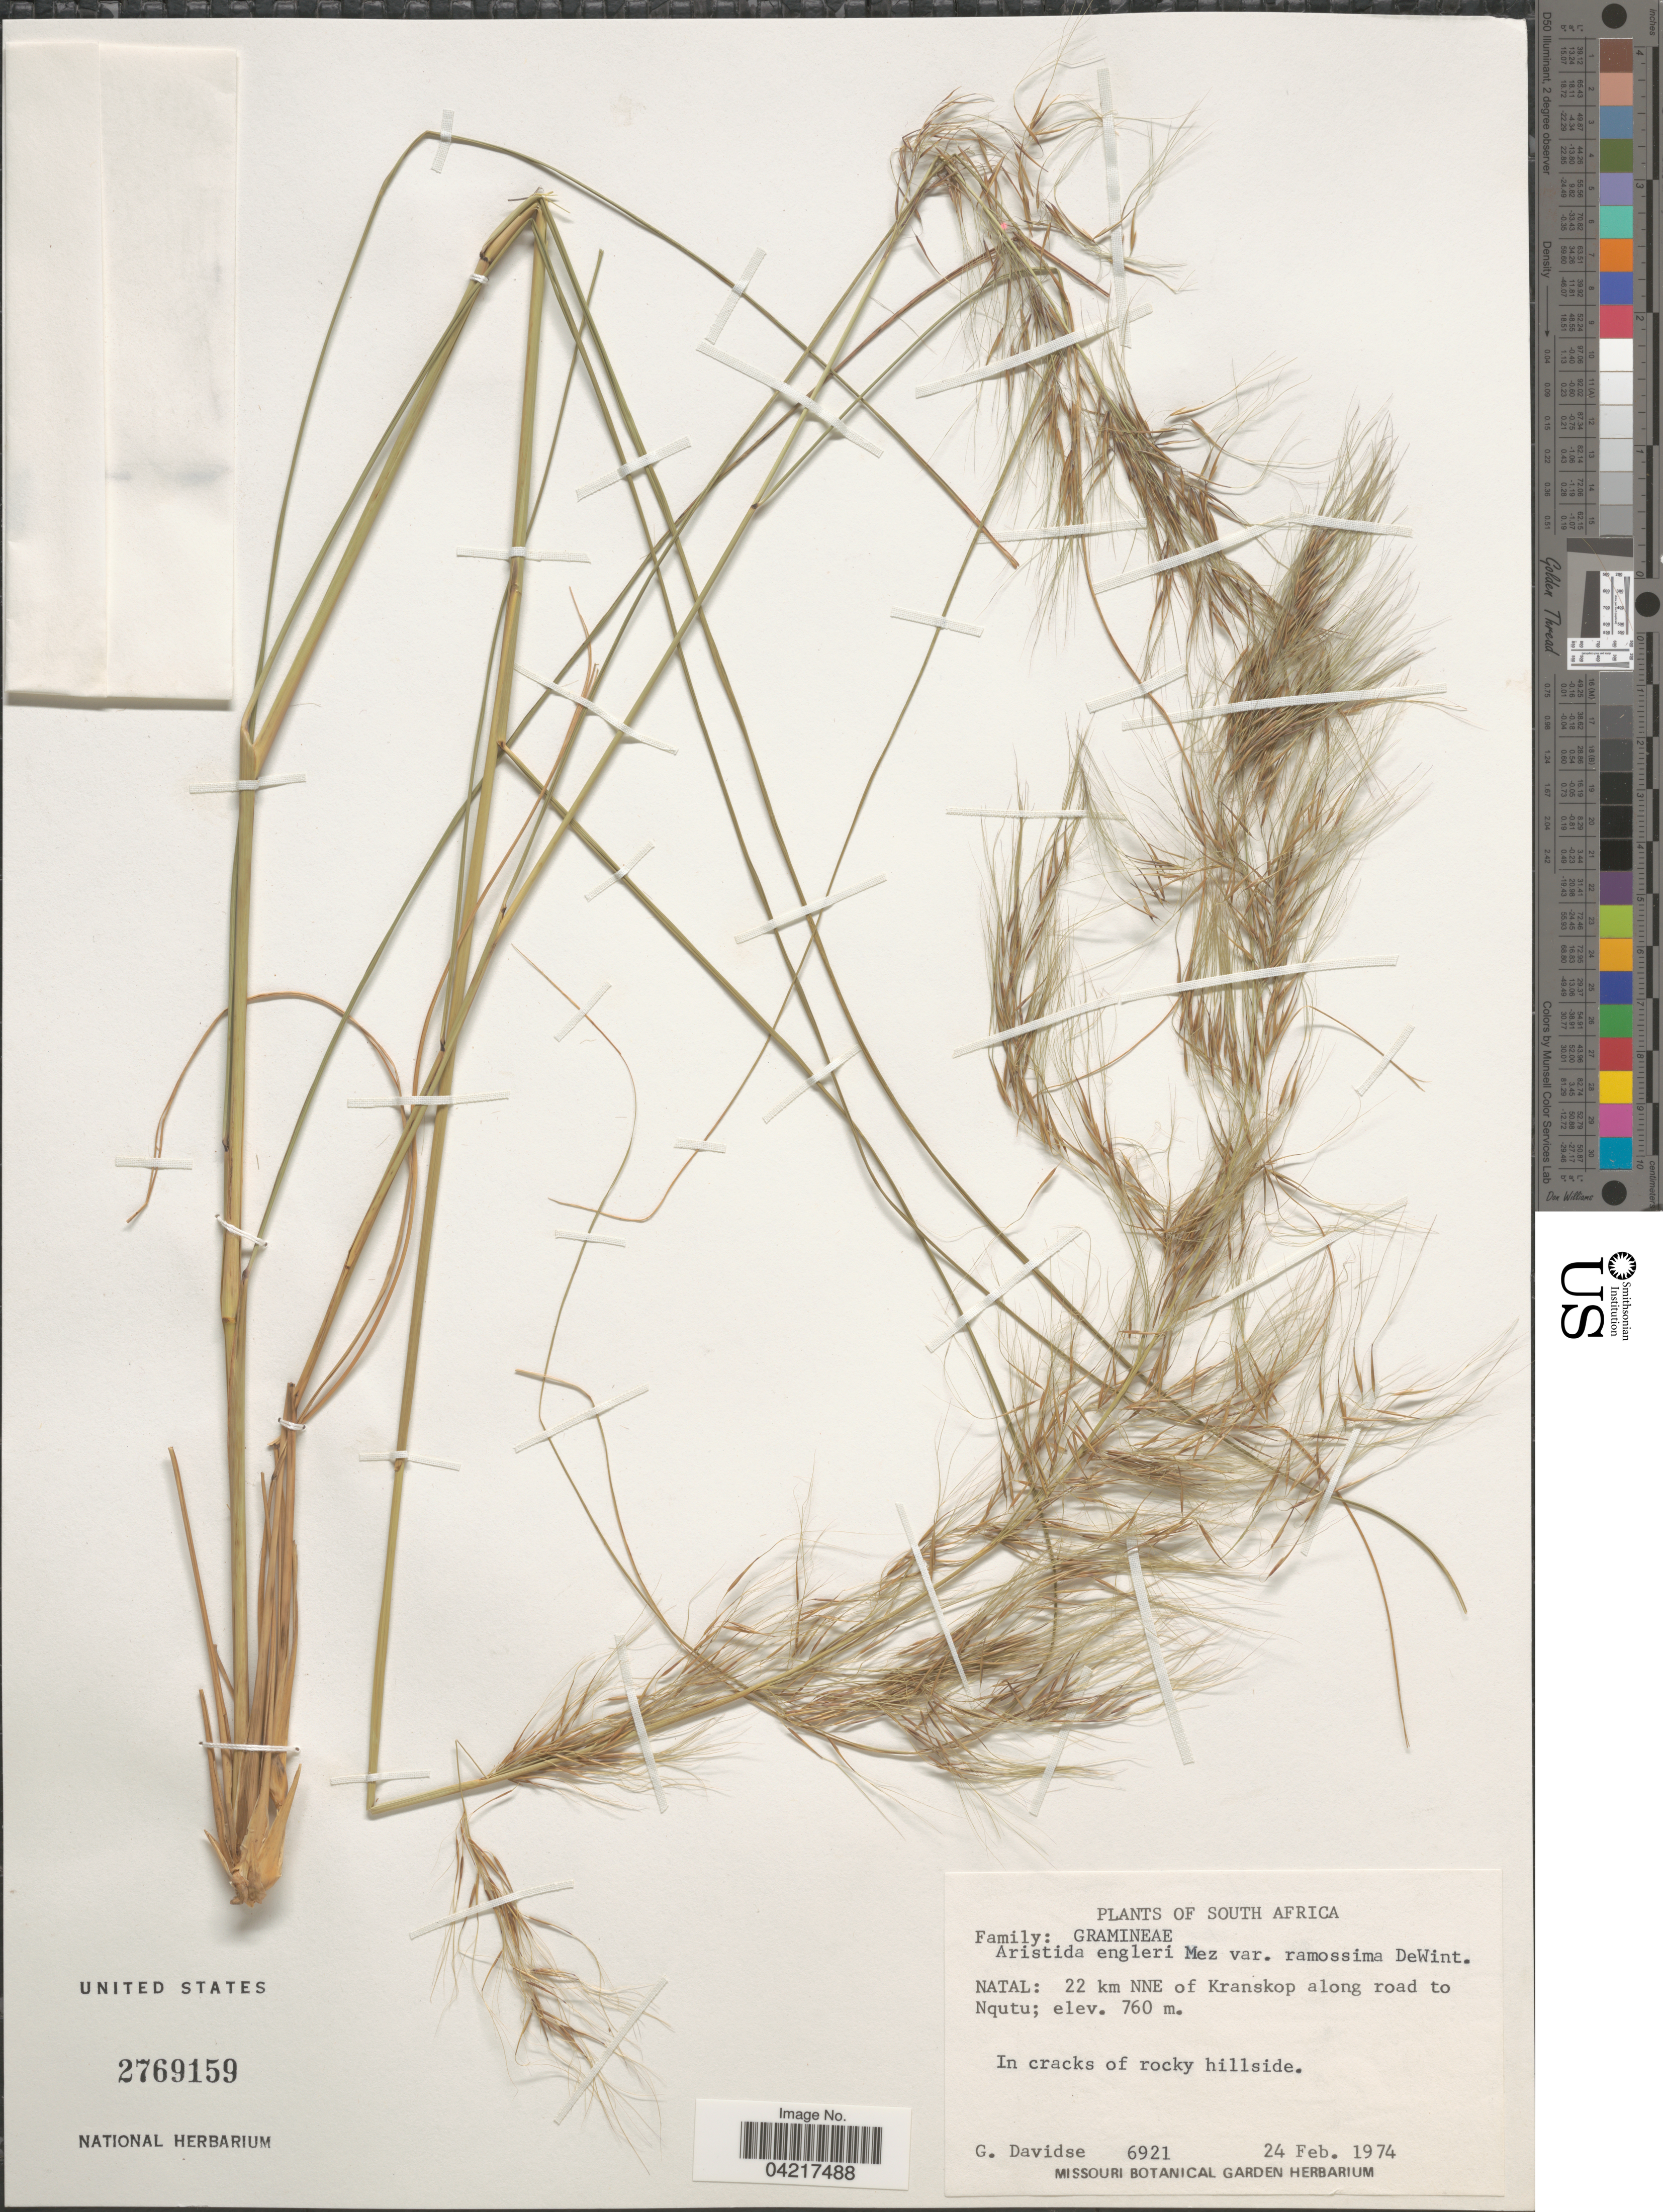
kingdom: Plantae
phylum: Tracheophyta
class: Liliopsida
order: Poales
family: Poaceae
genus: Aristida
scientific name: Aristida engleri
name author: Mez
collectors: G. Davidse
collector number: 6921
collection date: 1974-02-24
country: South Africa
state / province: KwaZulu-Natal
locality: Natal: 22 km NNE of Kranskop along road to Nqutu. In cracks of rocky hillside.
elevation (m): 760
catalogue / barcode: US 2769159